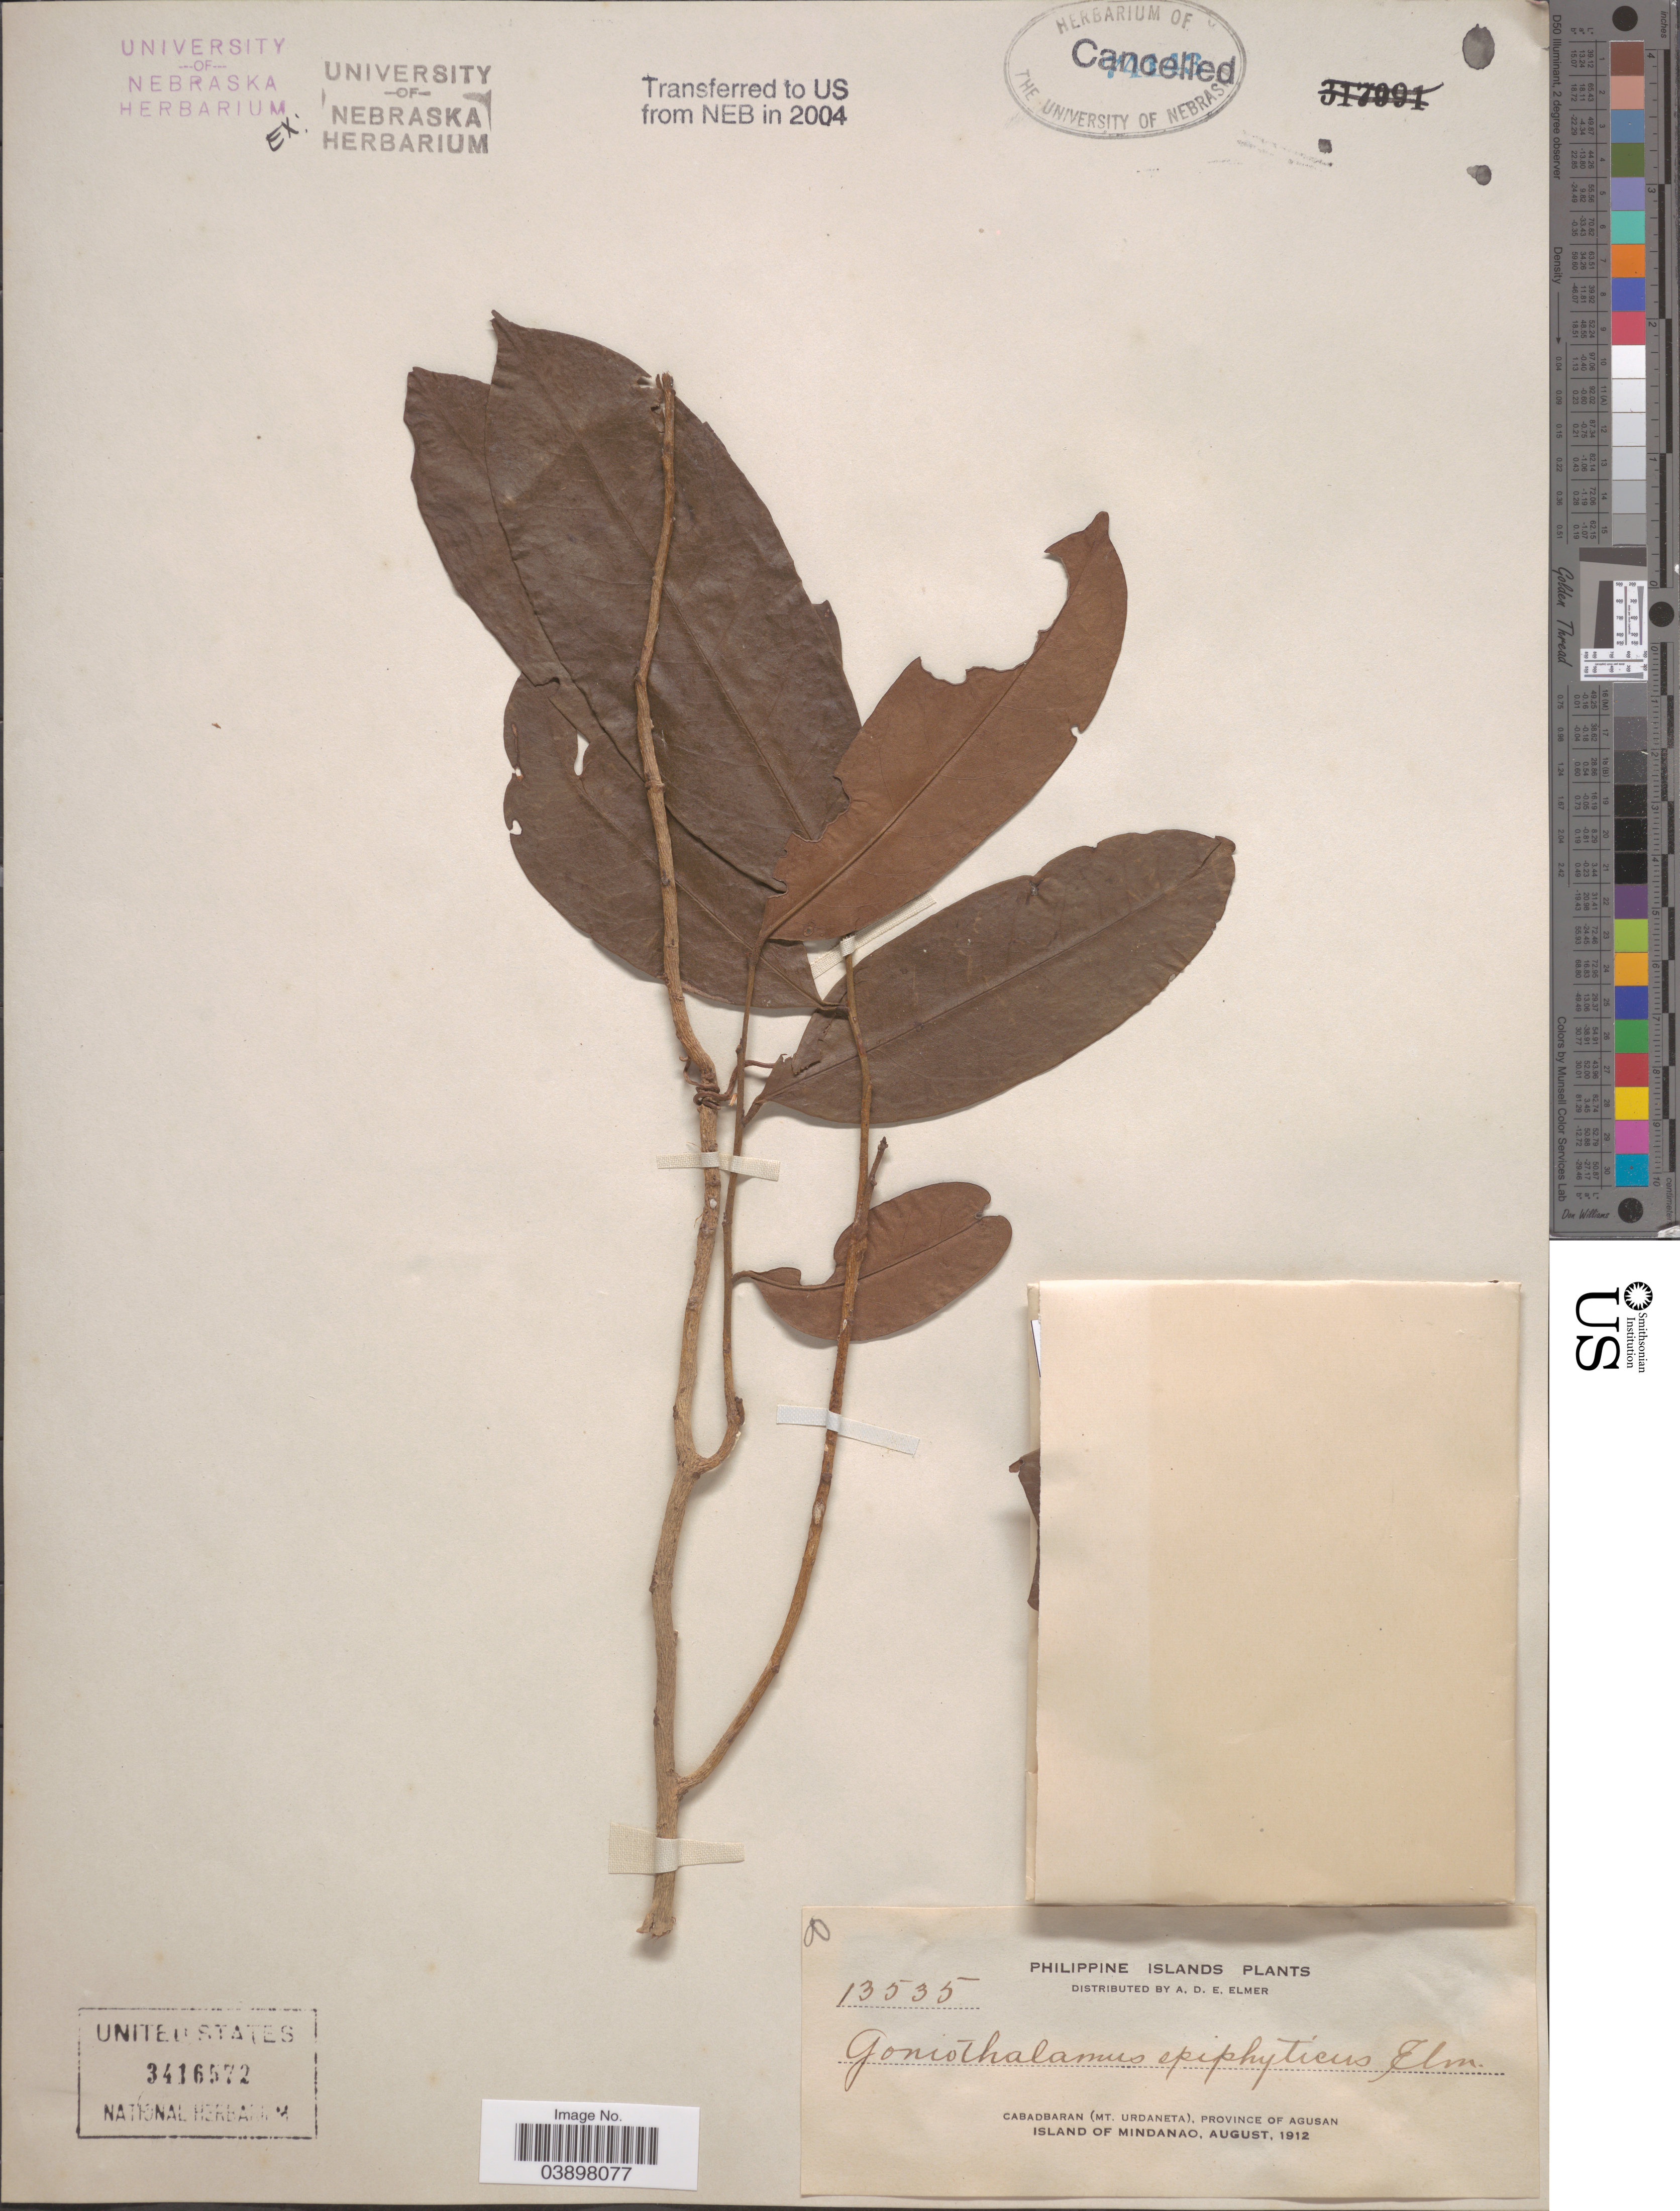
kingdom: Plantae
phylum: Tracheophyta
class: Magnoliopsida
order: Magnoliales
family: Annonaceae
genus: Goniothalamus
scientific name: Goniothalamus epiphyticus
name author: Elmer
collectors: A. D. E. Elmer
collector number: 13535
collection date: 1912-08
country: Philippines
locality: Cabadbaran (Mt. Urdaneta), Province of Agusan. Island of Mindanao.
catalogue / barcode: US 3416572